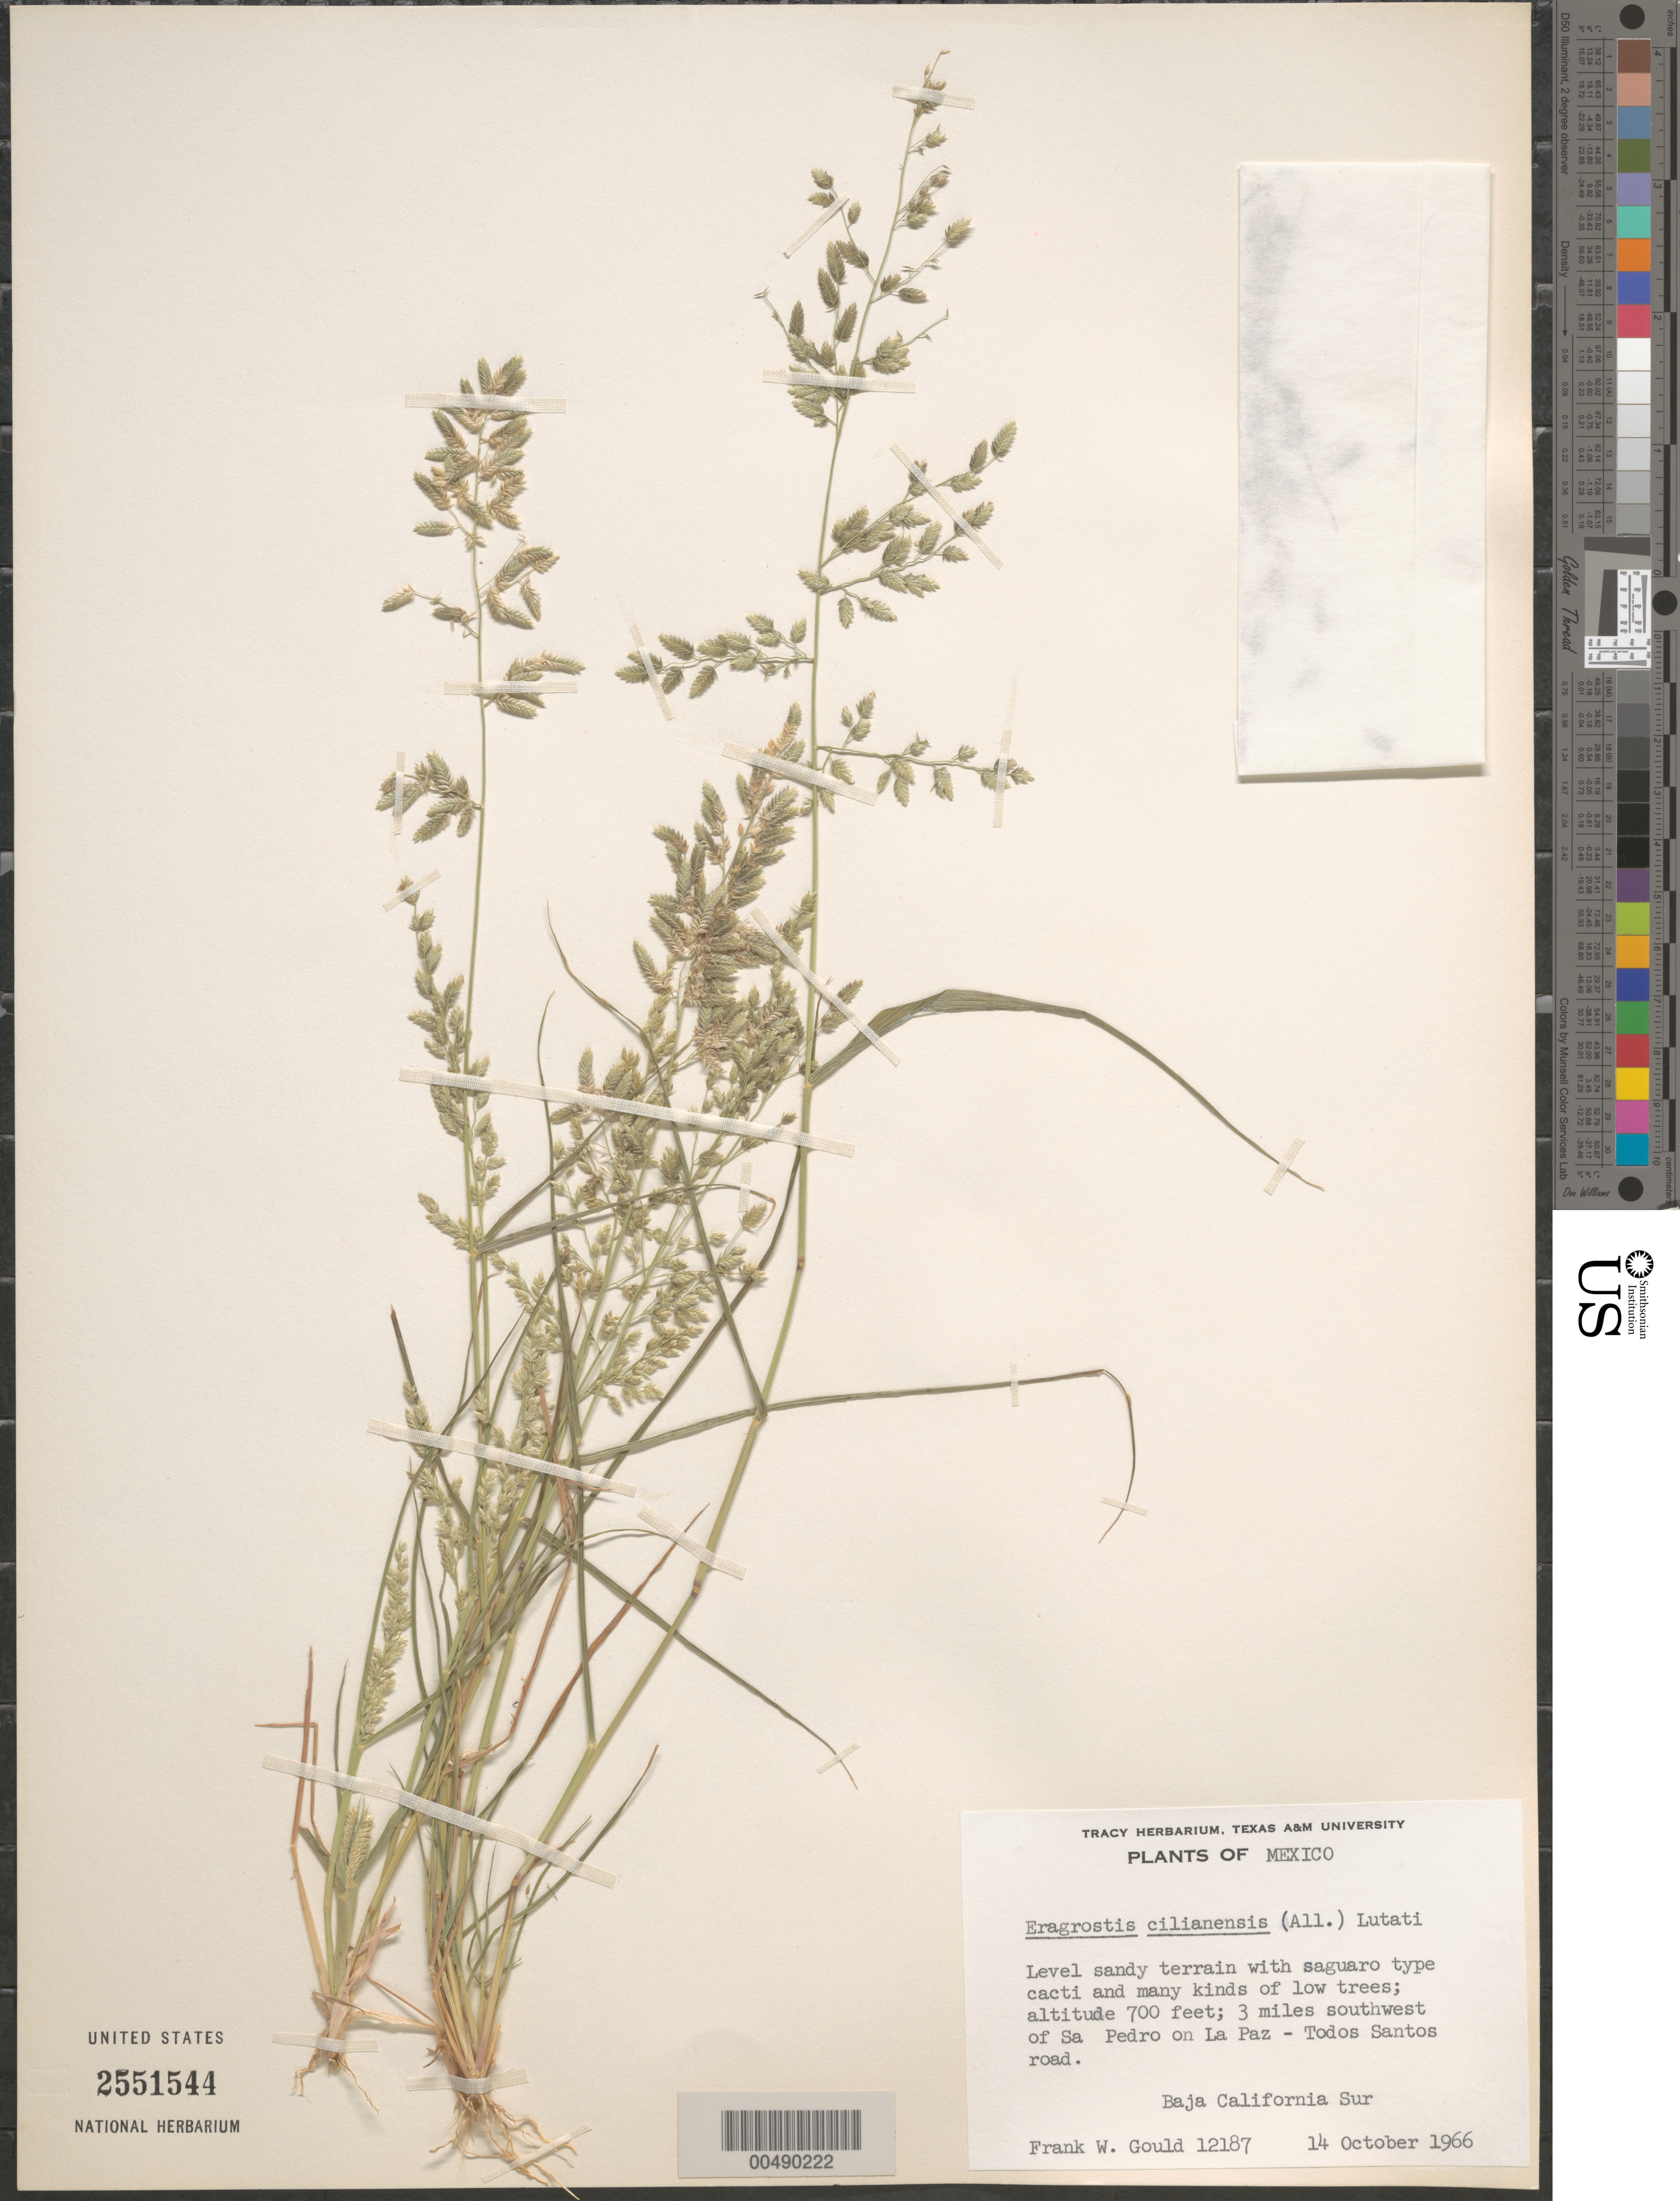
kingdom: Plantae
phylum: Tracheophyta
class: Liliopsida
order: Poales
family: Poaceae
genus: Eragrostis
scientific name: Eragrostis cilianensis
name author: (Bellardi) Vignolo ex Janch.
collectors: F. W. Gould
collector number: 12187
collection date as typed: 14 Oct 1966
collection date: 1966-10-14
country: Mexico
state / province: Baja California Sur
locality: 3 mi SW of San Pedro on La Paz - Todos Santos Rd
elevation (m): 213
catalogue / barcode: US 2551544